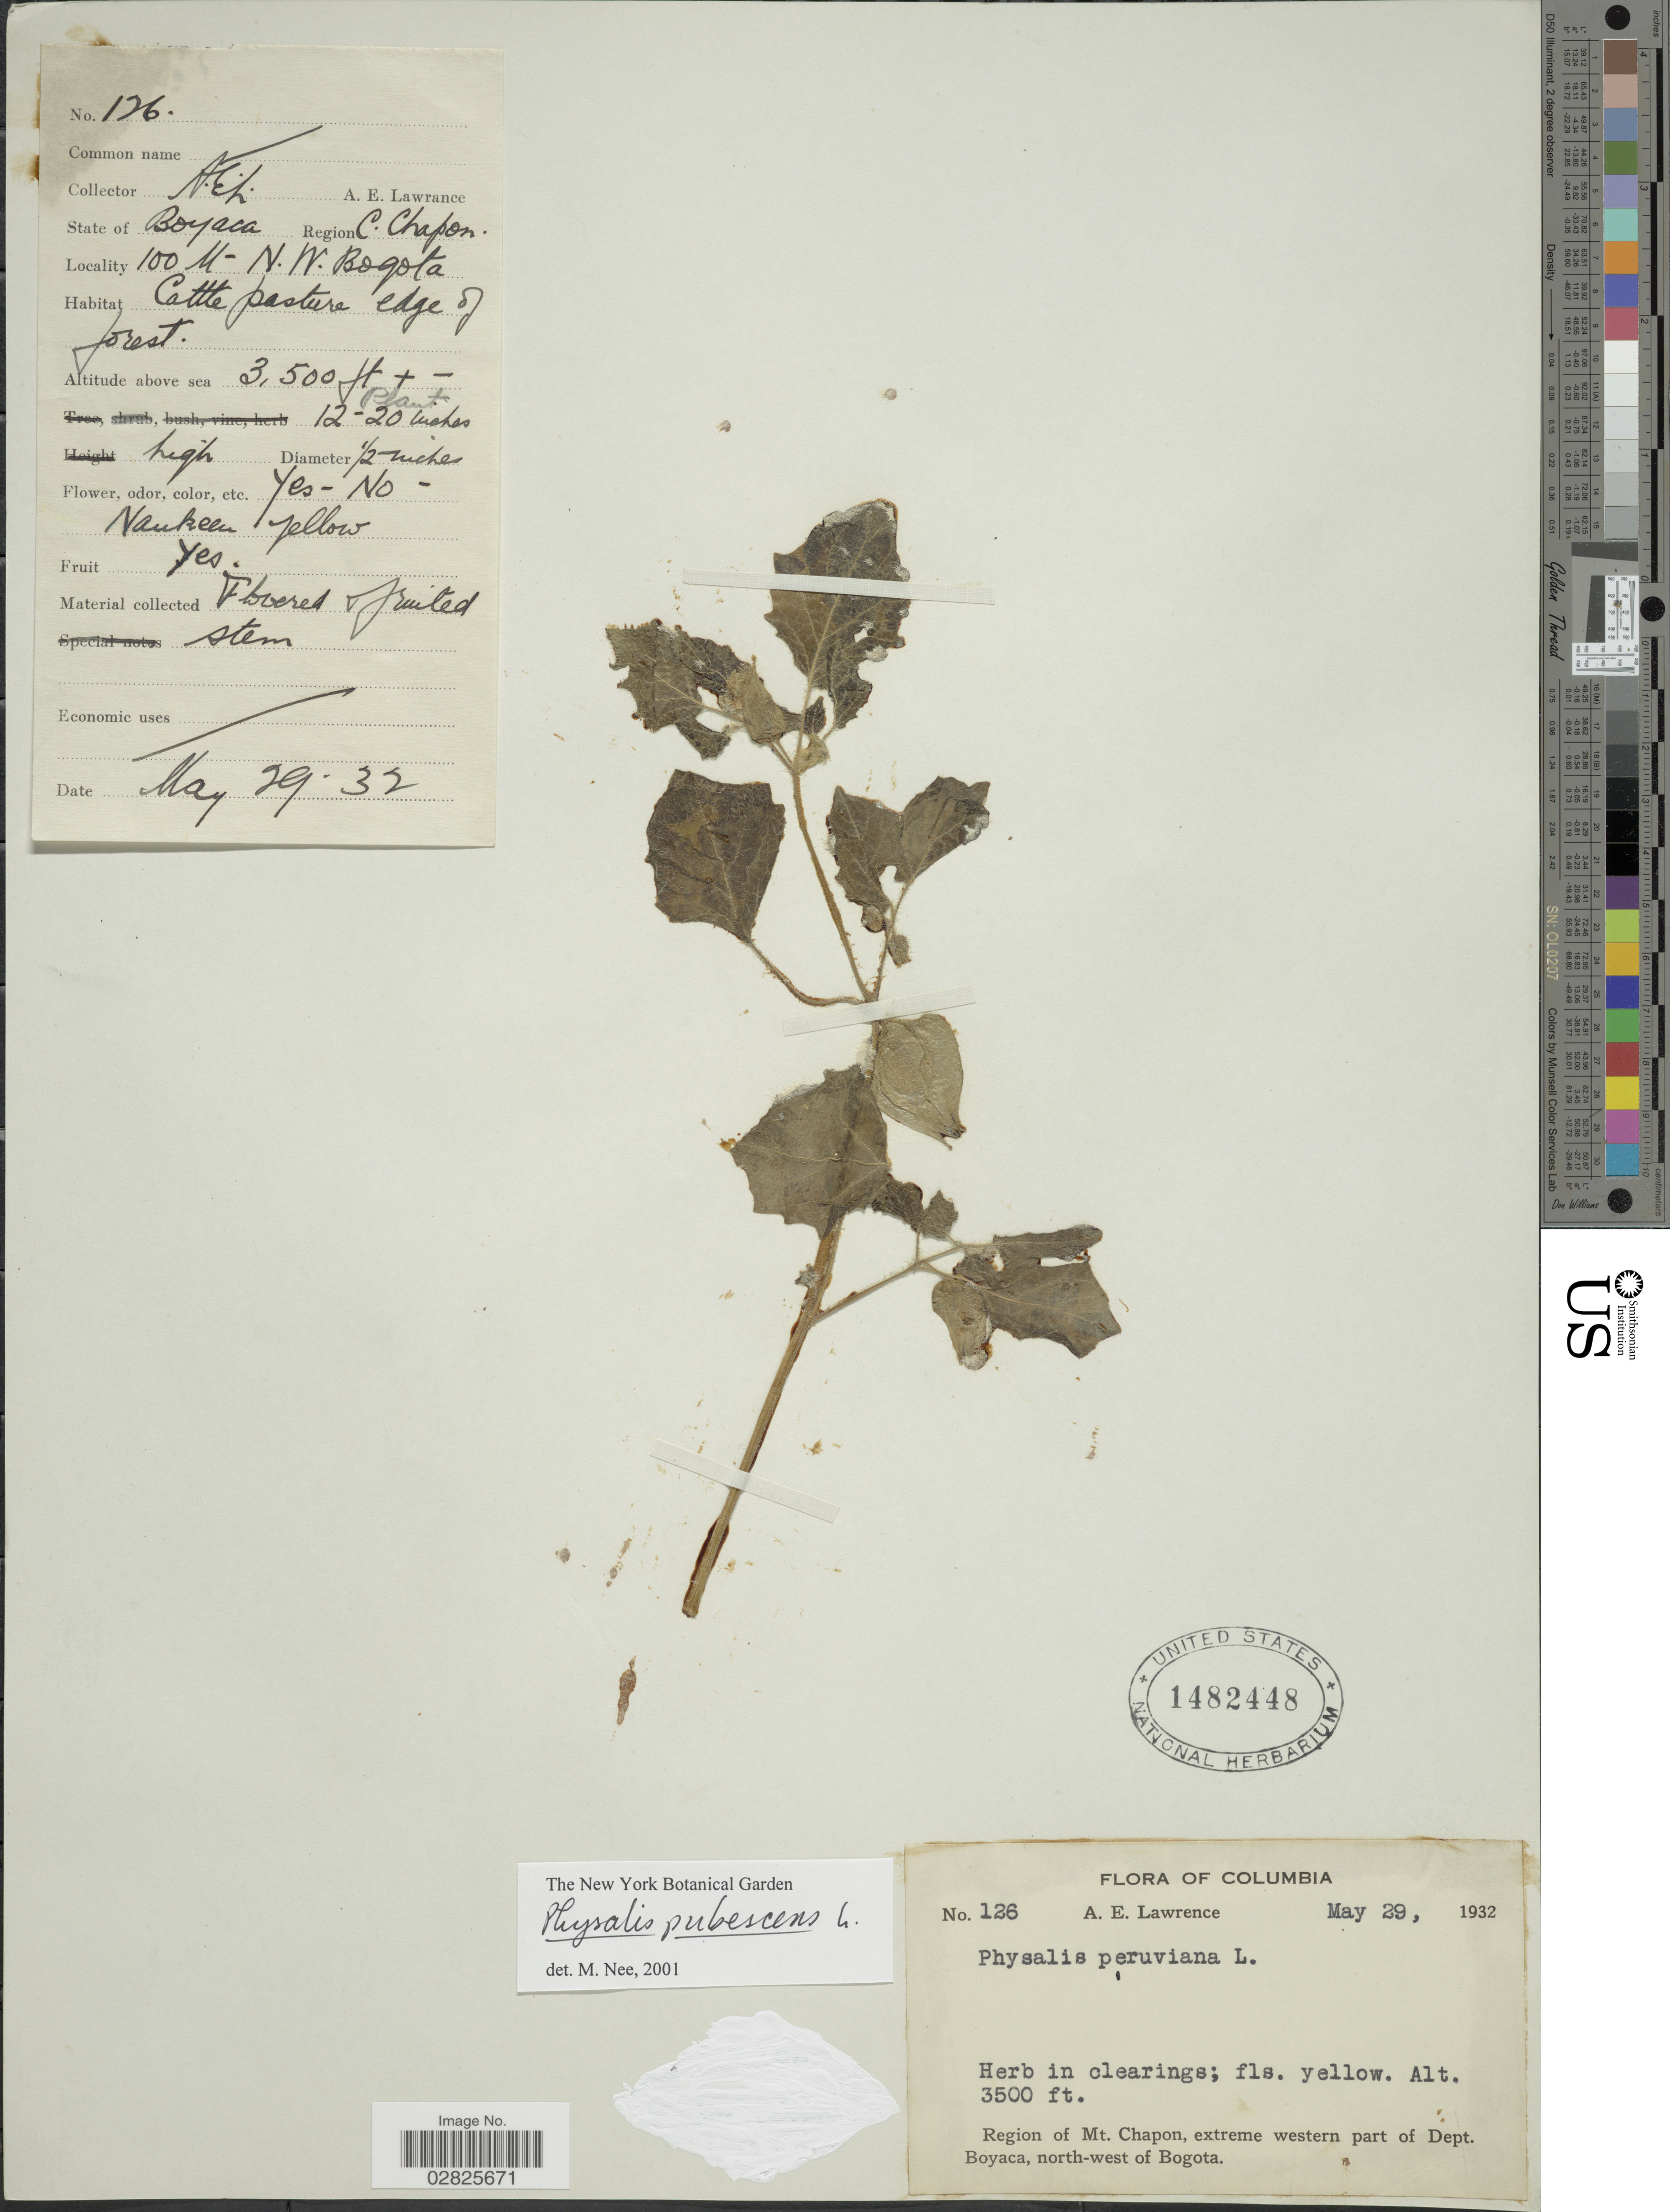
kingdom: Plantae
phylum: Tracheophyta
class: Magnoliopsida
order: Solanales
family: Solanaceae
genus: Physalis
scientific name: Physalis pubescens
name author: L.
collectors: A. Lawrance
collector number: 126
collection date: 1932-05-29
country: Colombia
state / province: Boyacá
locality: Region of Mt. Chapon, extreme western part of Dept. Boyaca, north-west of Bogota.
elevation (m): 1067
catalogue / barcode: US 1482448